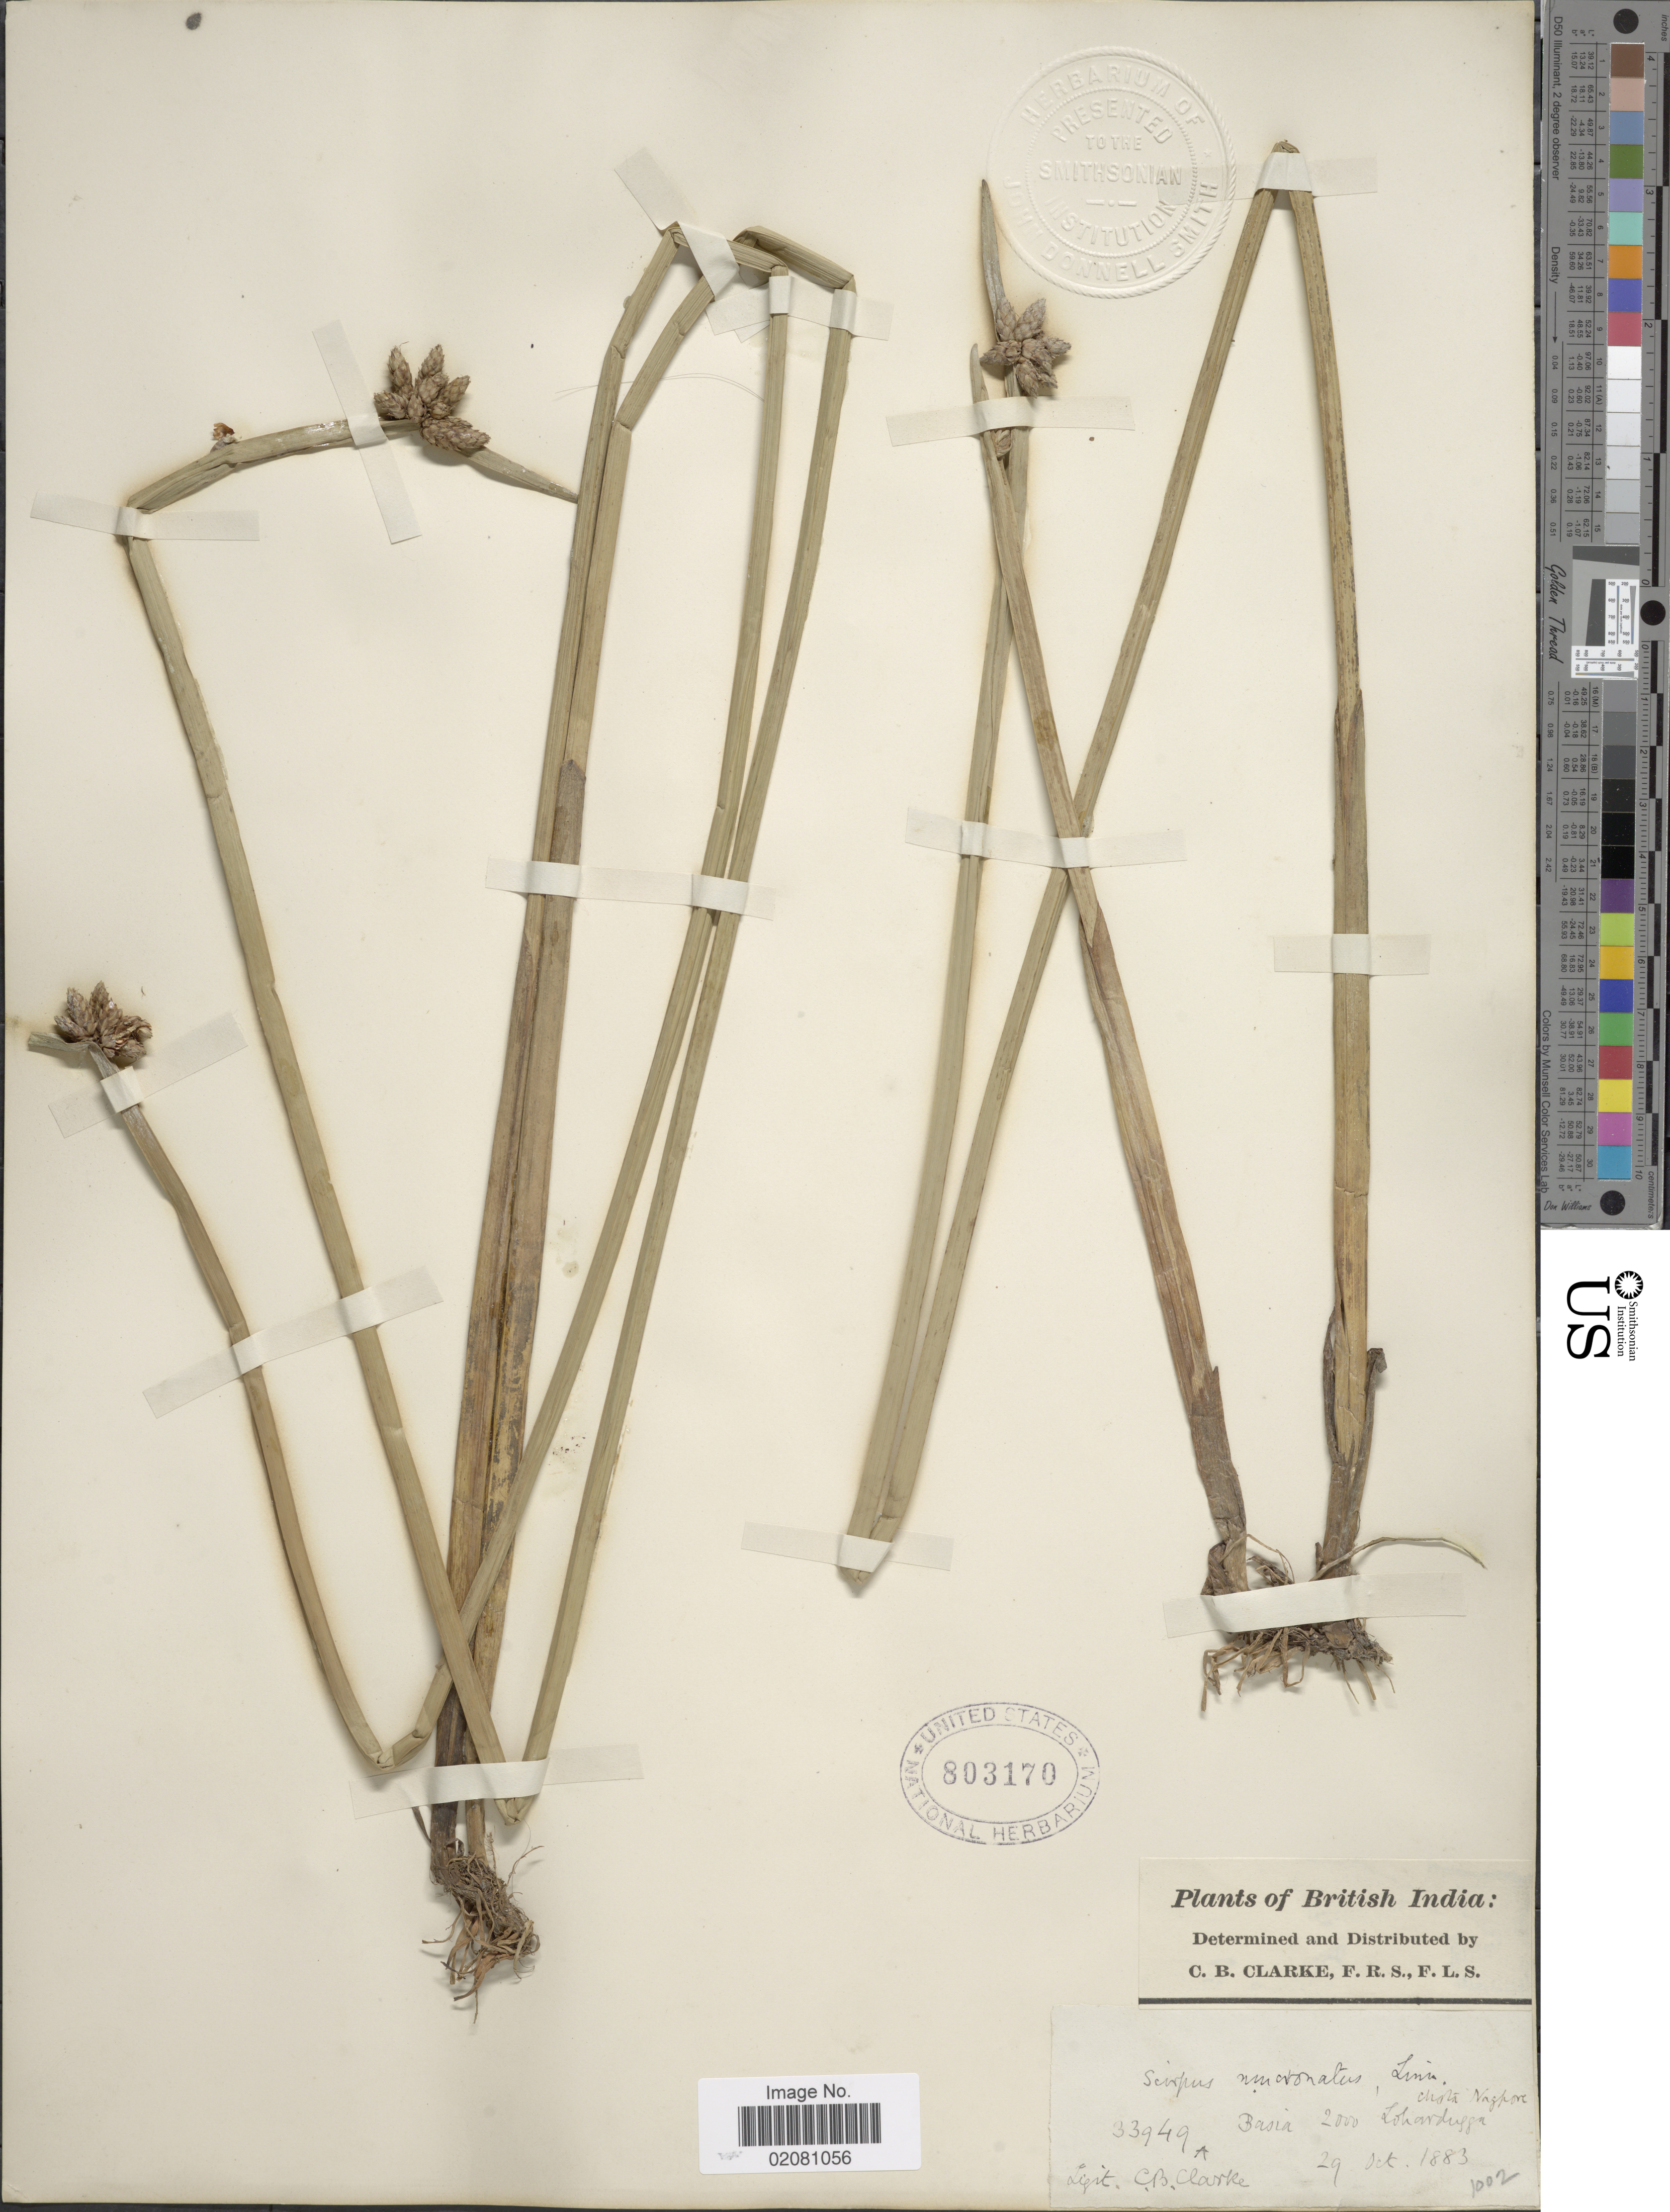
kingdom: Plantae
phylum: Tracheophyta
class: Liliopsida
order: Poales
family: Cyperaceae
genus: Schoenoplectus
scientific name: Schoenoplectus mucronatus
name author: (L.) Palla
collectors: C. B. Clarke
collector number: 33949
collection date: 1883-10-29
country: India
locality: British India, Basia. Lohardugga.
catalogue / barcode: US 803170